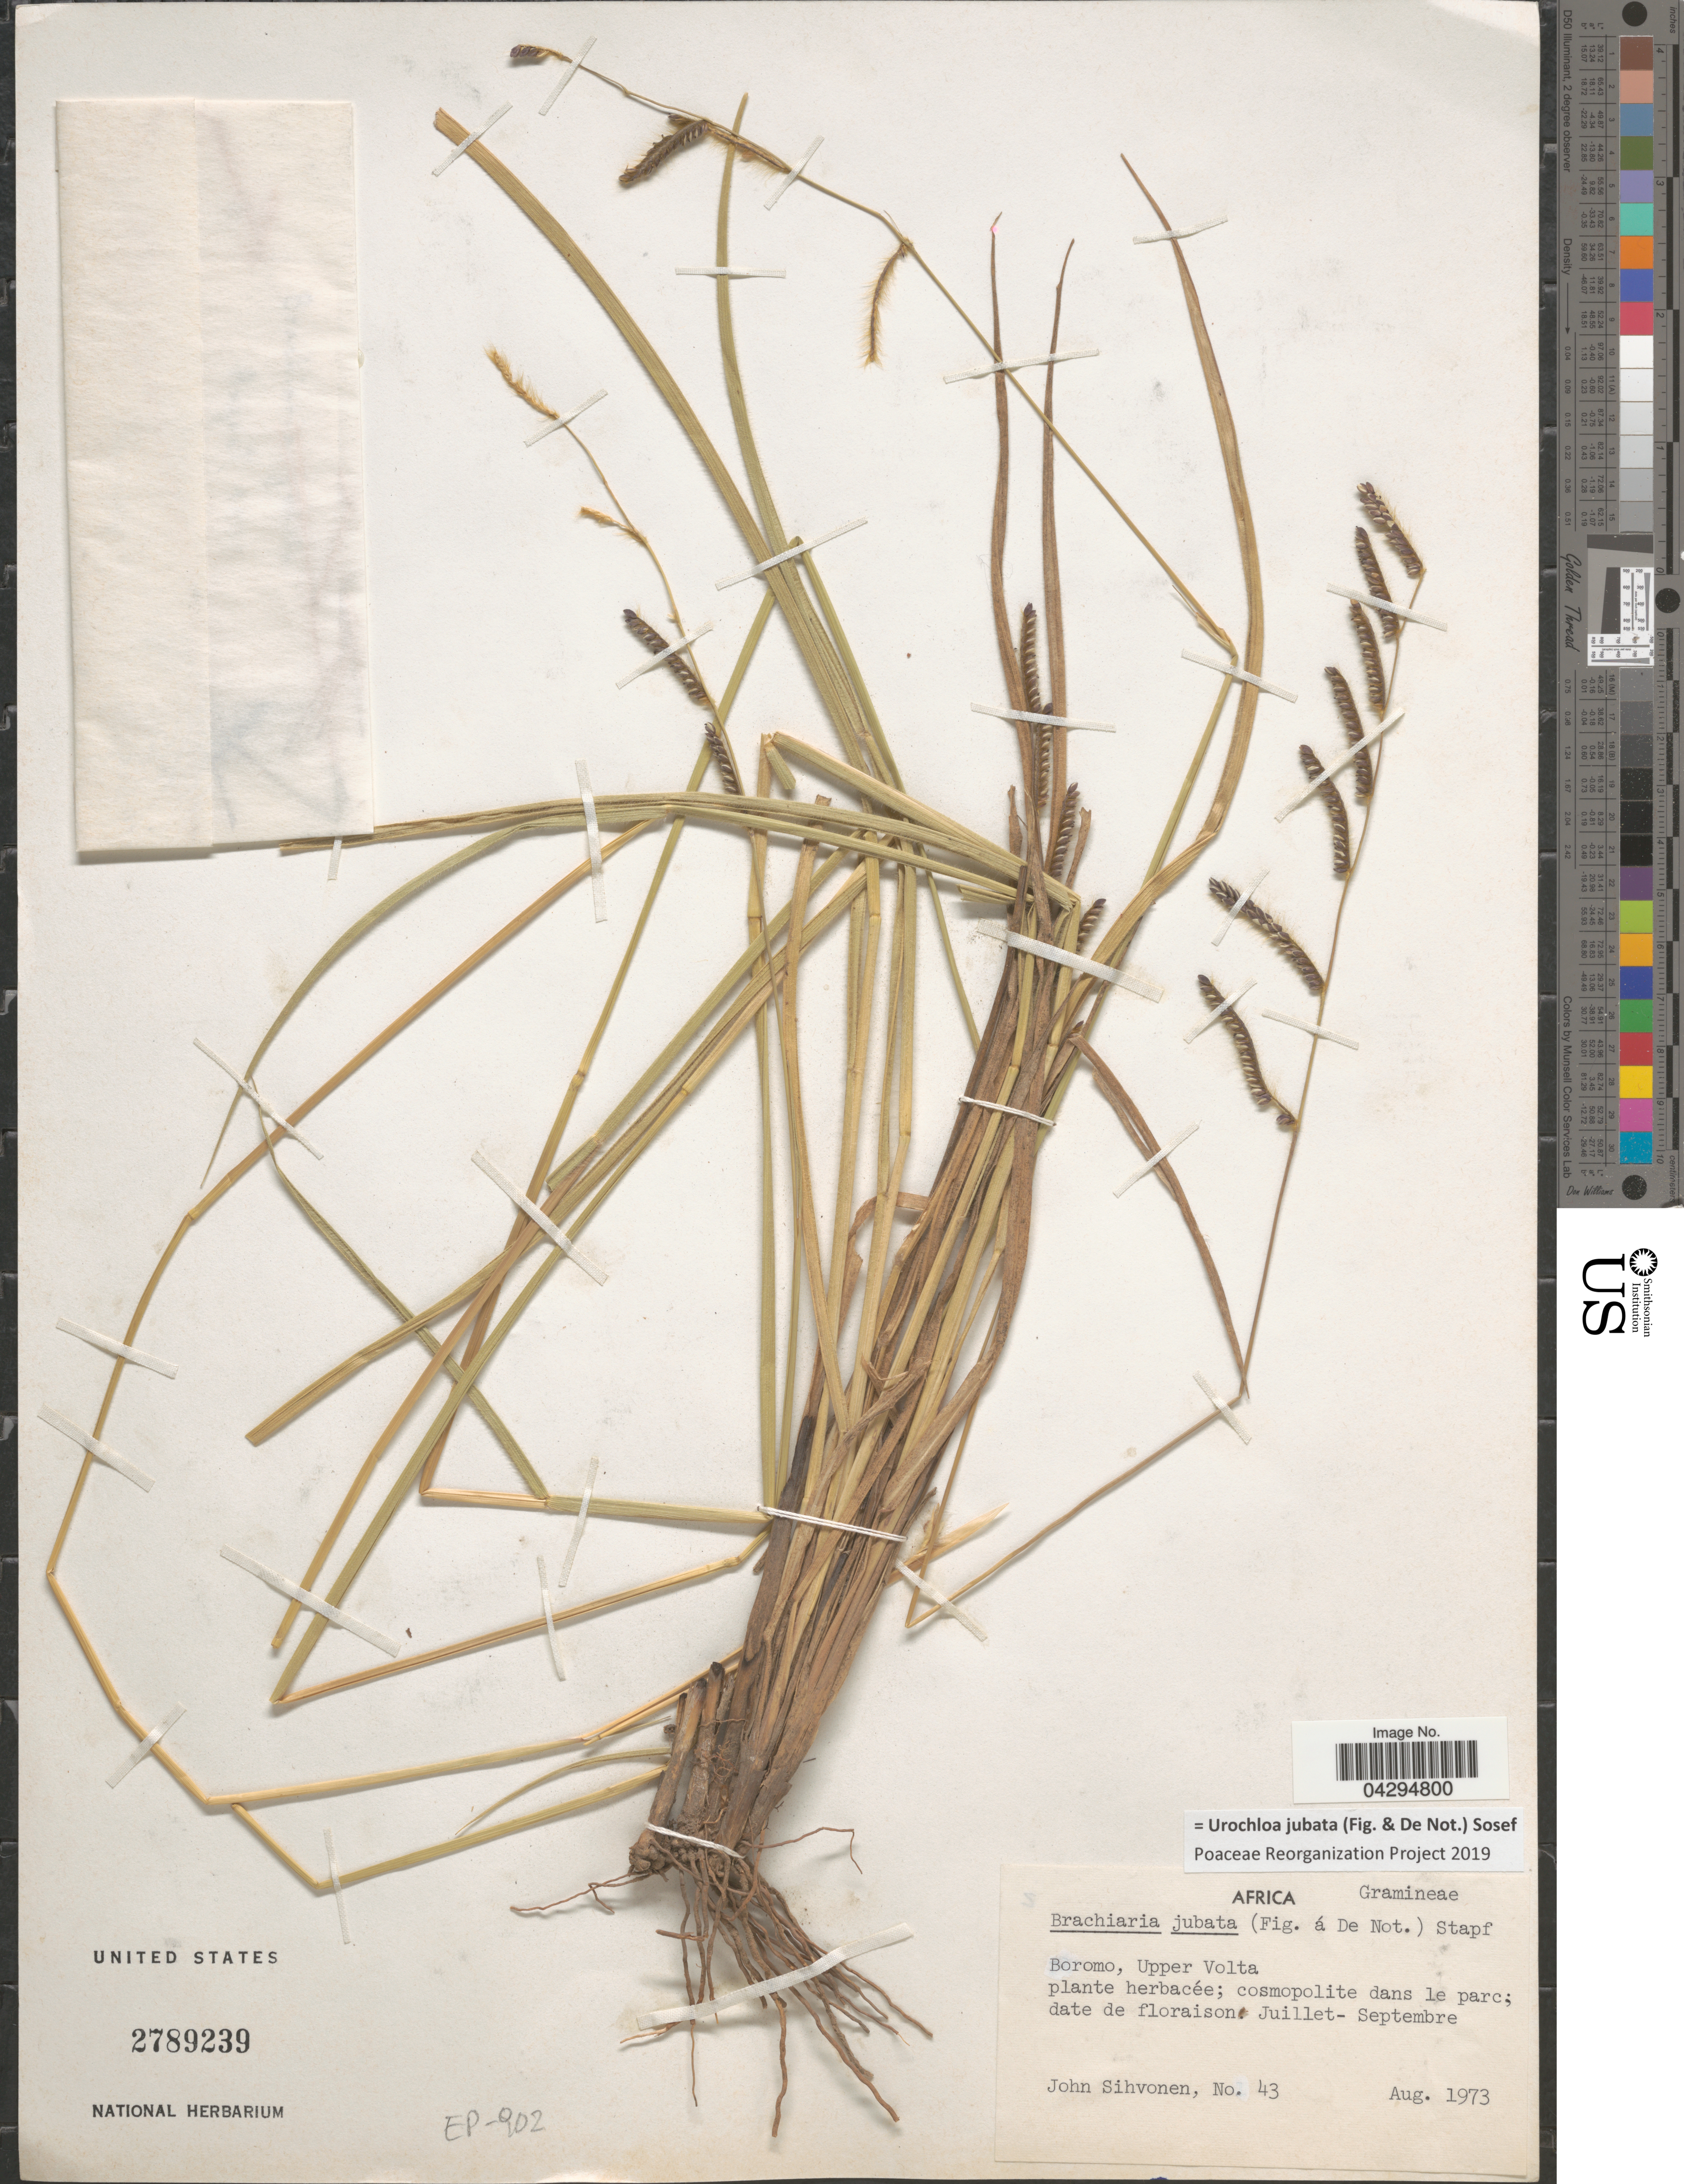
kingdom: Plantae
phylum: Tracheophyta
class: Liliopsida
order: Poales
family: Poaceae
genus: Urochloa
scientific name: Urochloa jubata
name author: (Fig. & De Not.) Sosef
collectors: J. Sihvonen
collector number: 43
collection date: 1973-08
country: Burkina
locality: Boromo, Upper Volta.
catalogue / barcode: US 2789239